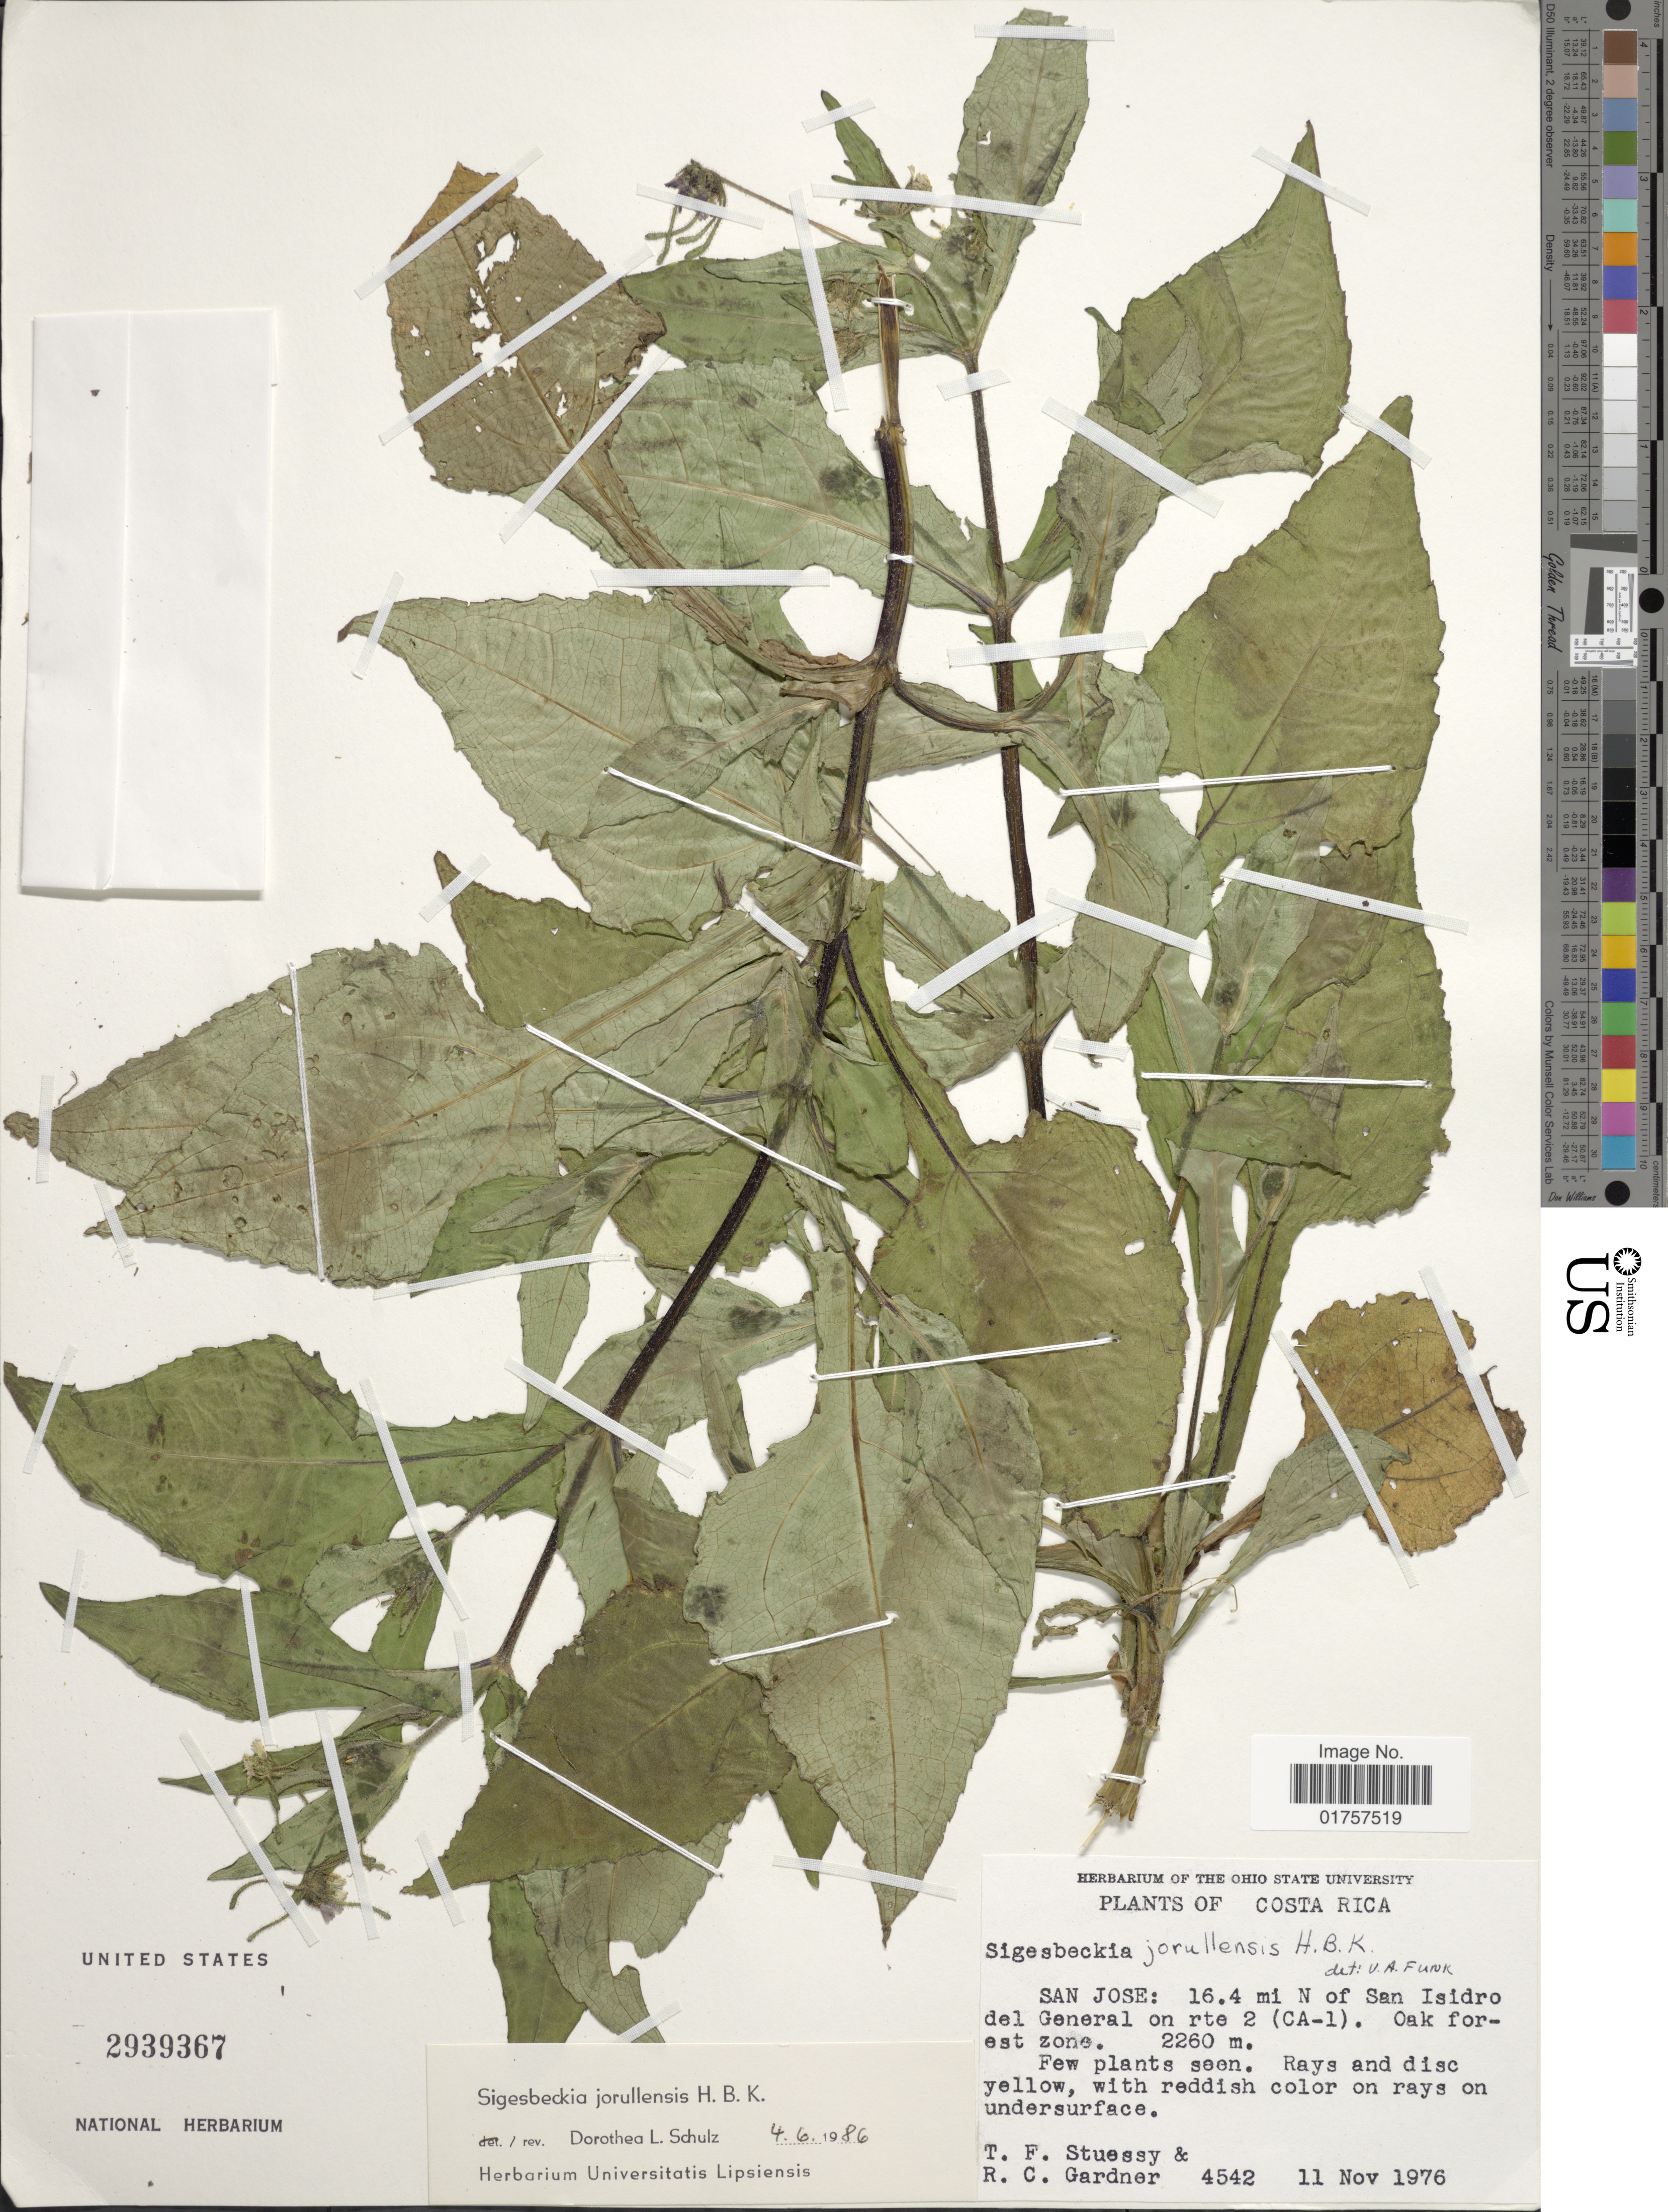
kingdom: Plantae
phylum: Tracheophyta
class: Magnoliopsida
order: Asterales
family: Asteraceae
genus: Sigesbeckia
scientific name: Sigesbeckia jorullensis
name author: Kunth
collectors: T. Stuessy & R. C. Gardner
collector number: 4542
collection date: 1976-11-11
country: Costa Rica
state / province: San José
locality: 16.4 mi N of San Isidro del General on rte (CA-1)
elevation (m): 2260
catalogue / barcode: US 2939367